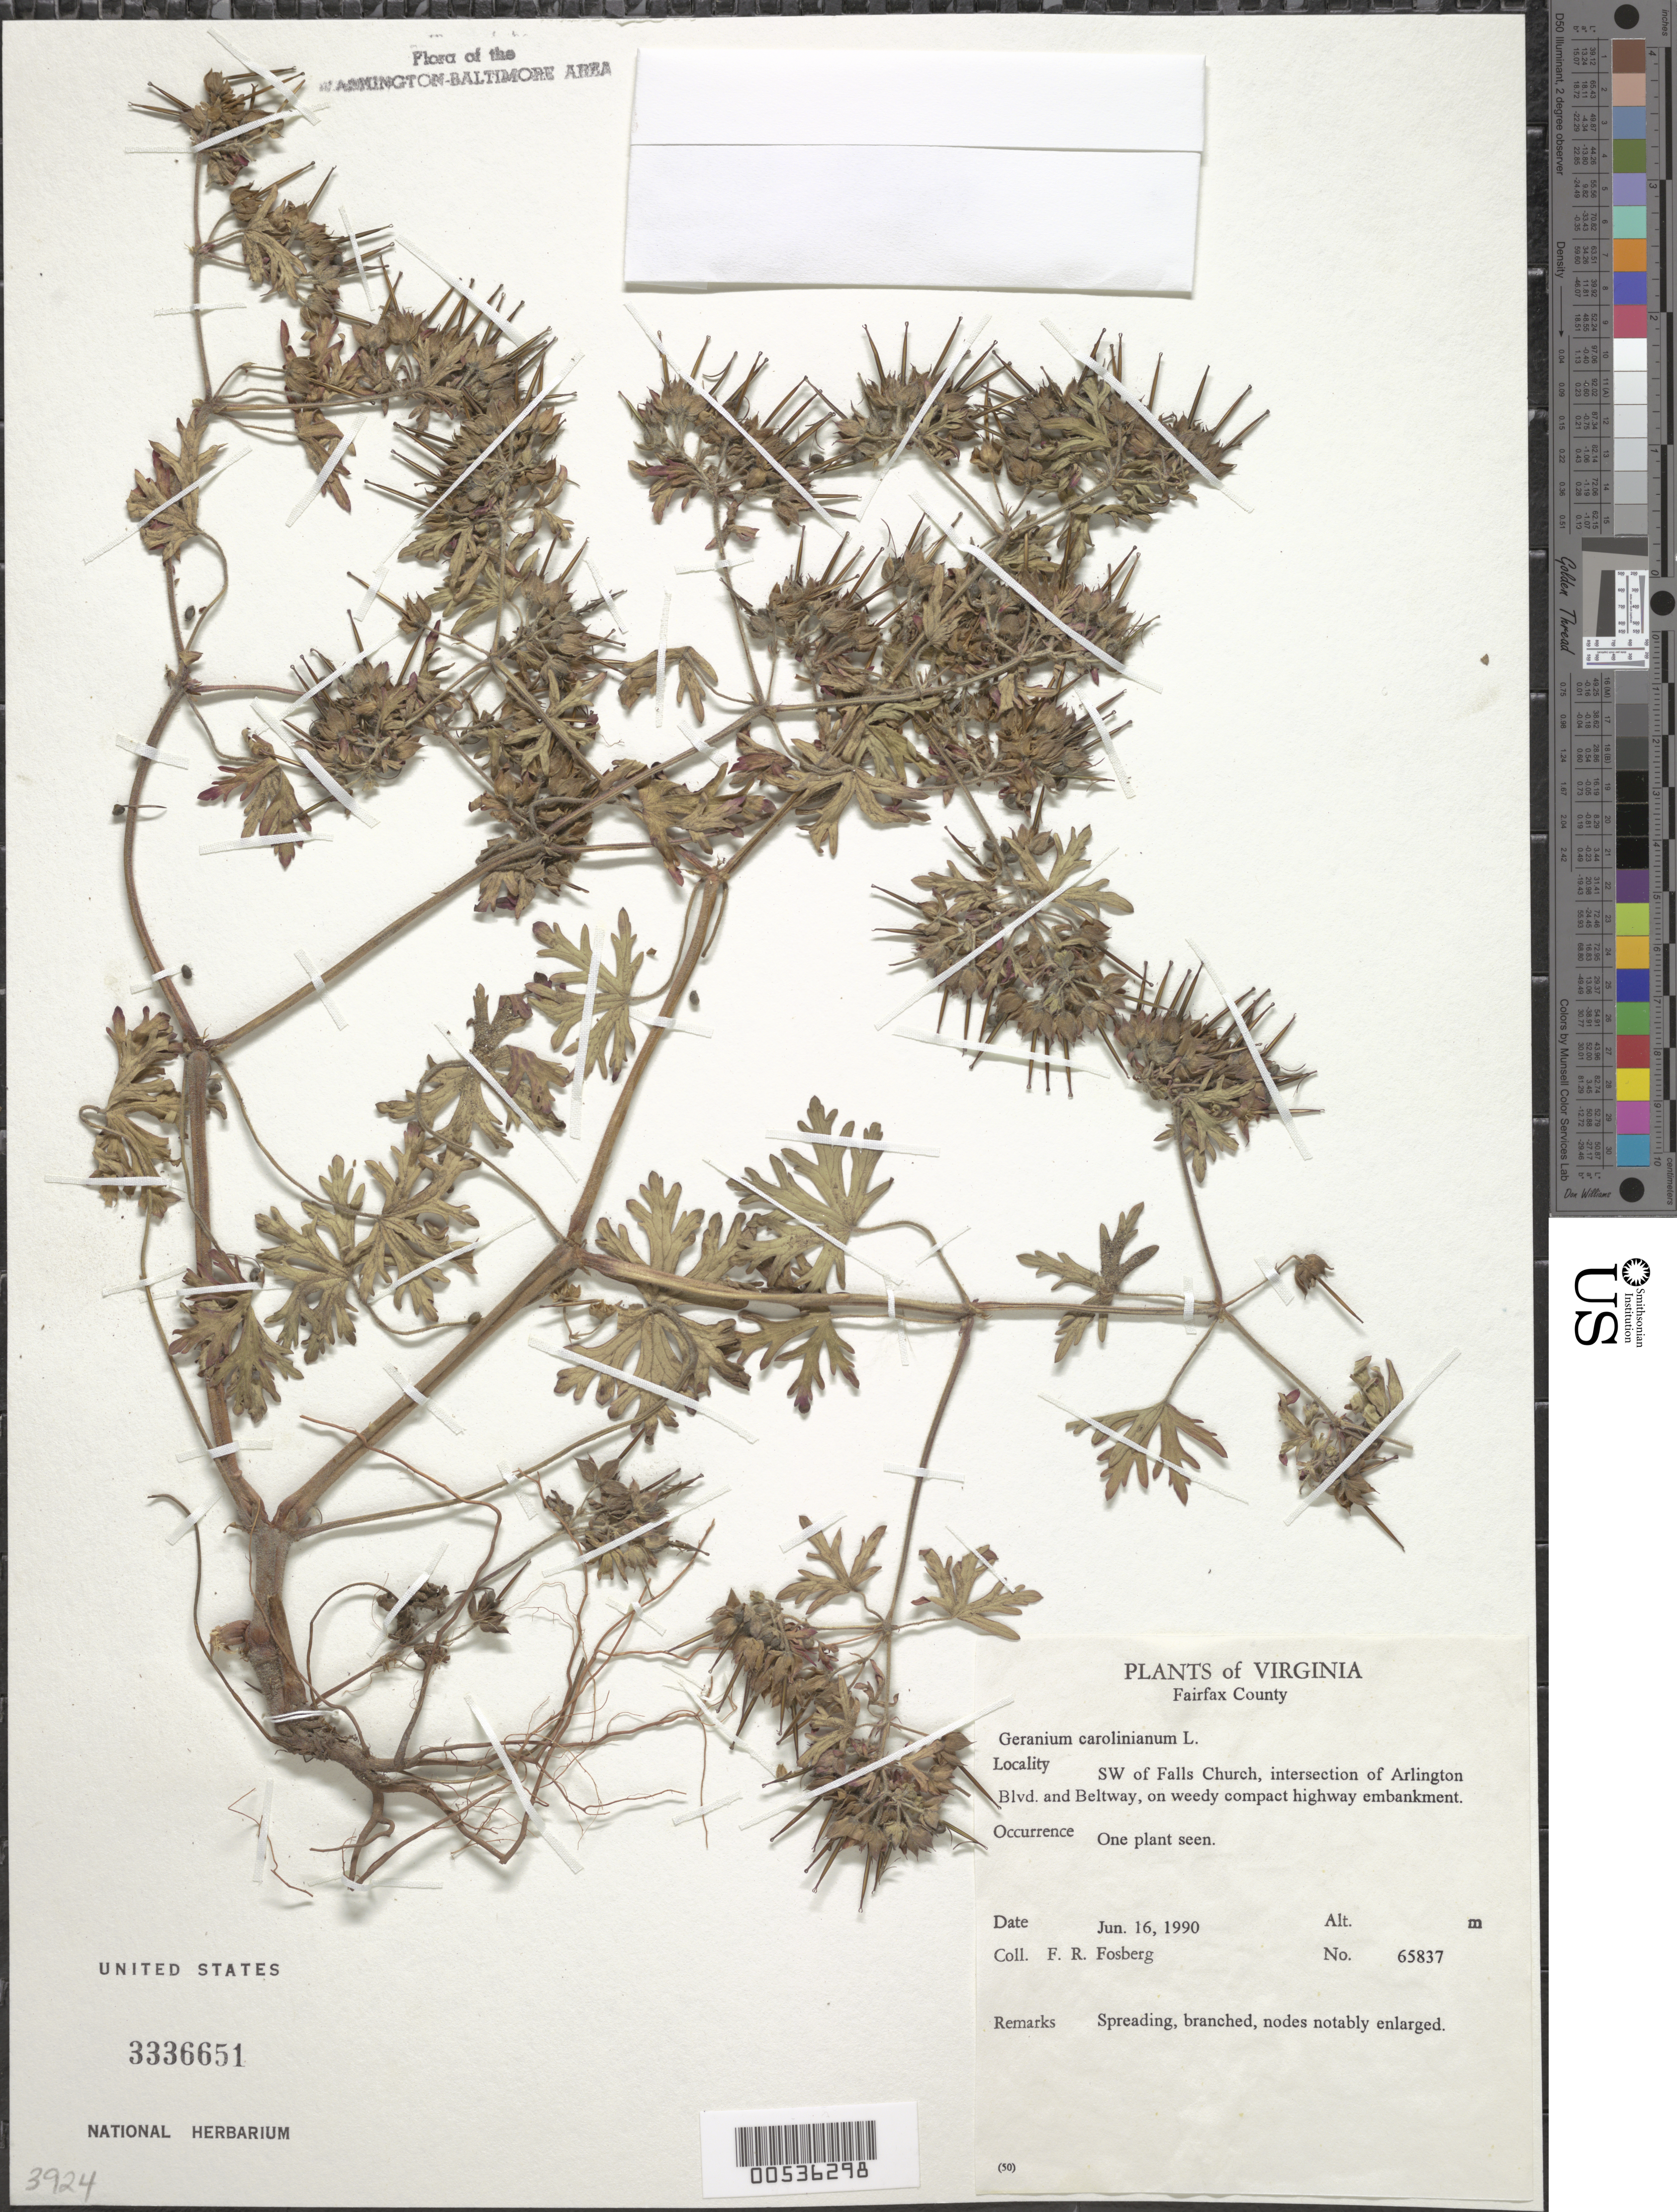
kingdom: Plantae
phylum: Tracheophyta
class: Magnoliopsida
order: Geraniales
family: Geraniaceae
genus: Geranium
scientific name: Geranium carolinianum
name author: L.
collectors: F. R. Fosberg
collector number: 65837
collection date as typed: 16 Jun 1990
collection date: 1990-06-16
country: United States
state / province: Virginia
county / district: Fairfax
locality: SW of Falls Church, intersection of Arlington Blvd. and Beltway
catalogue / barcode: US 3336651